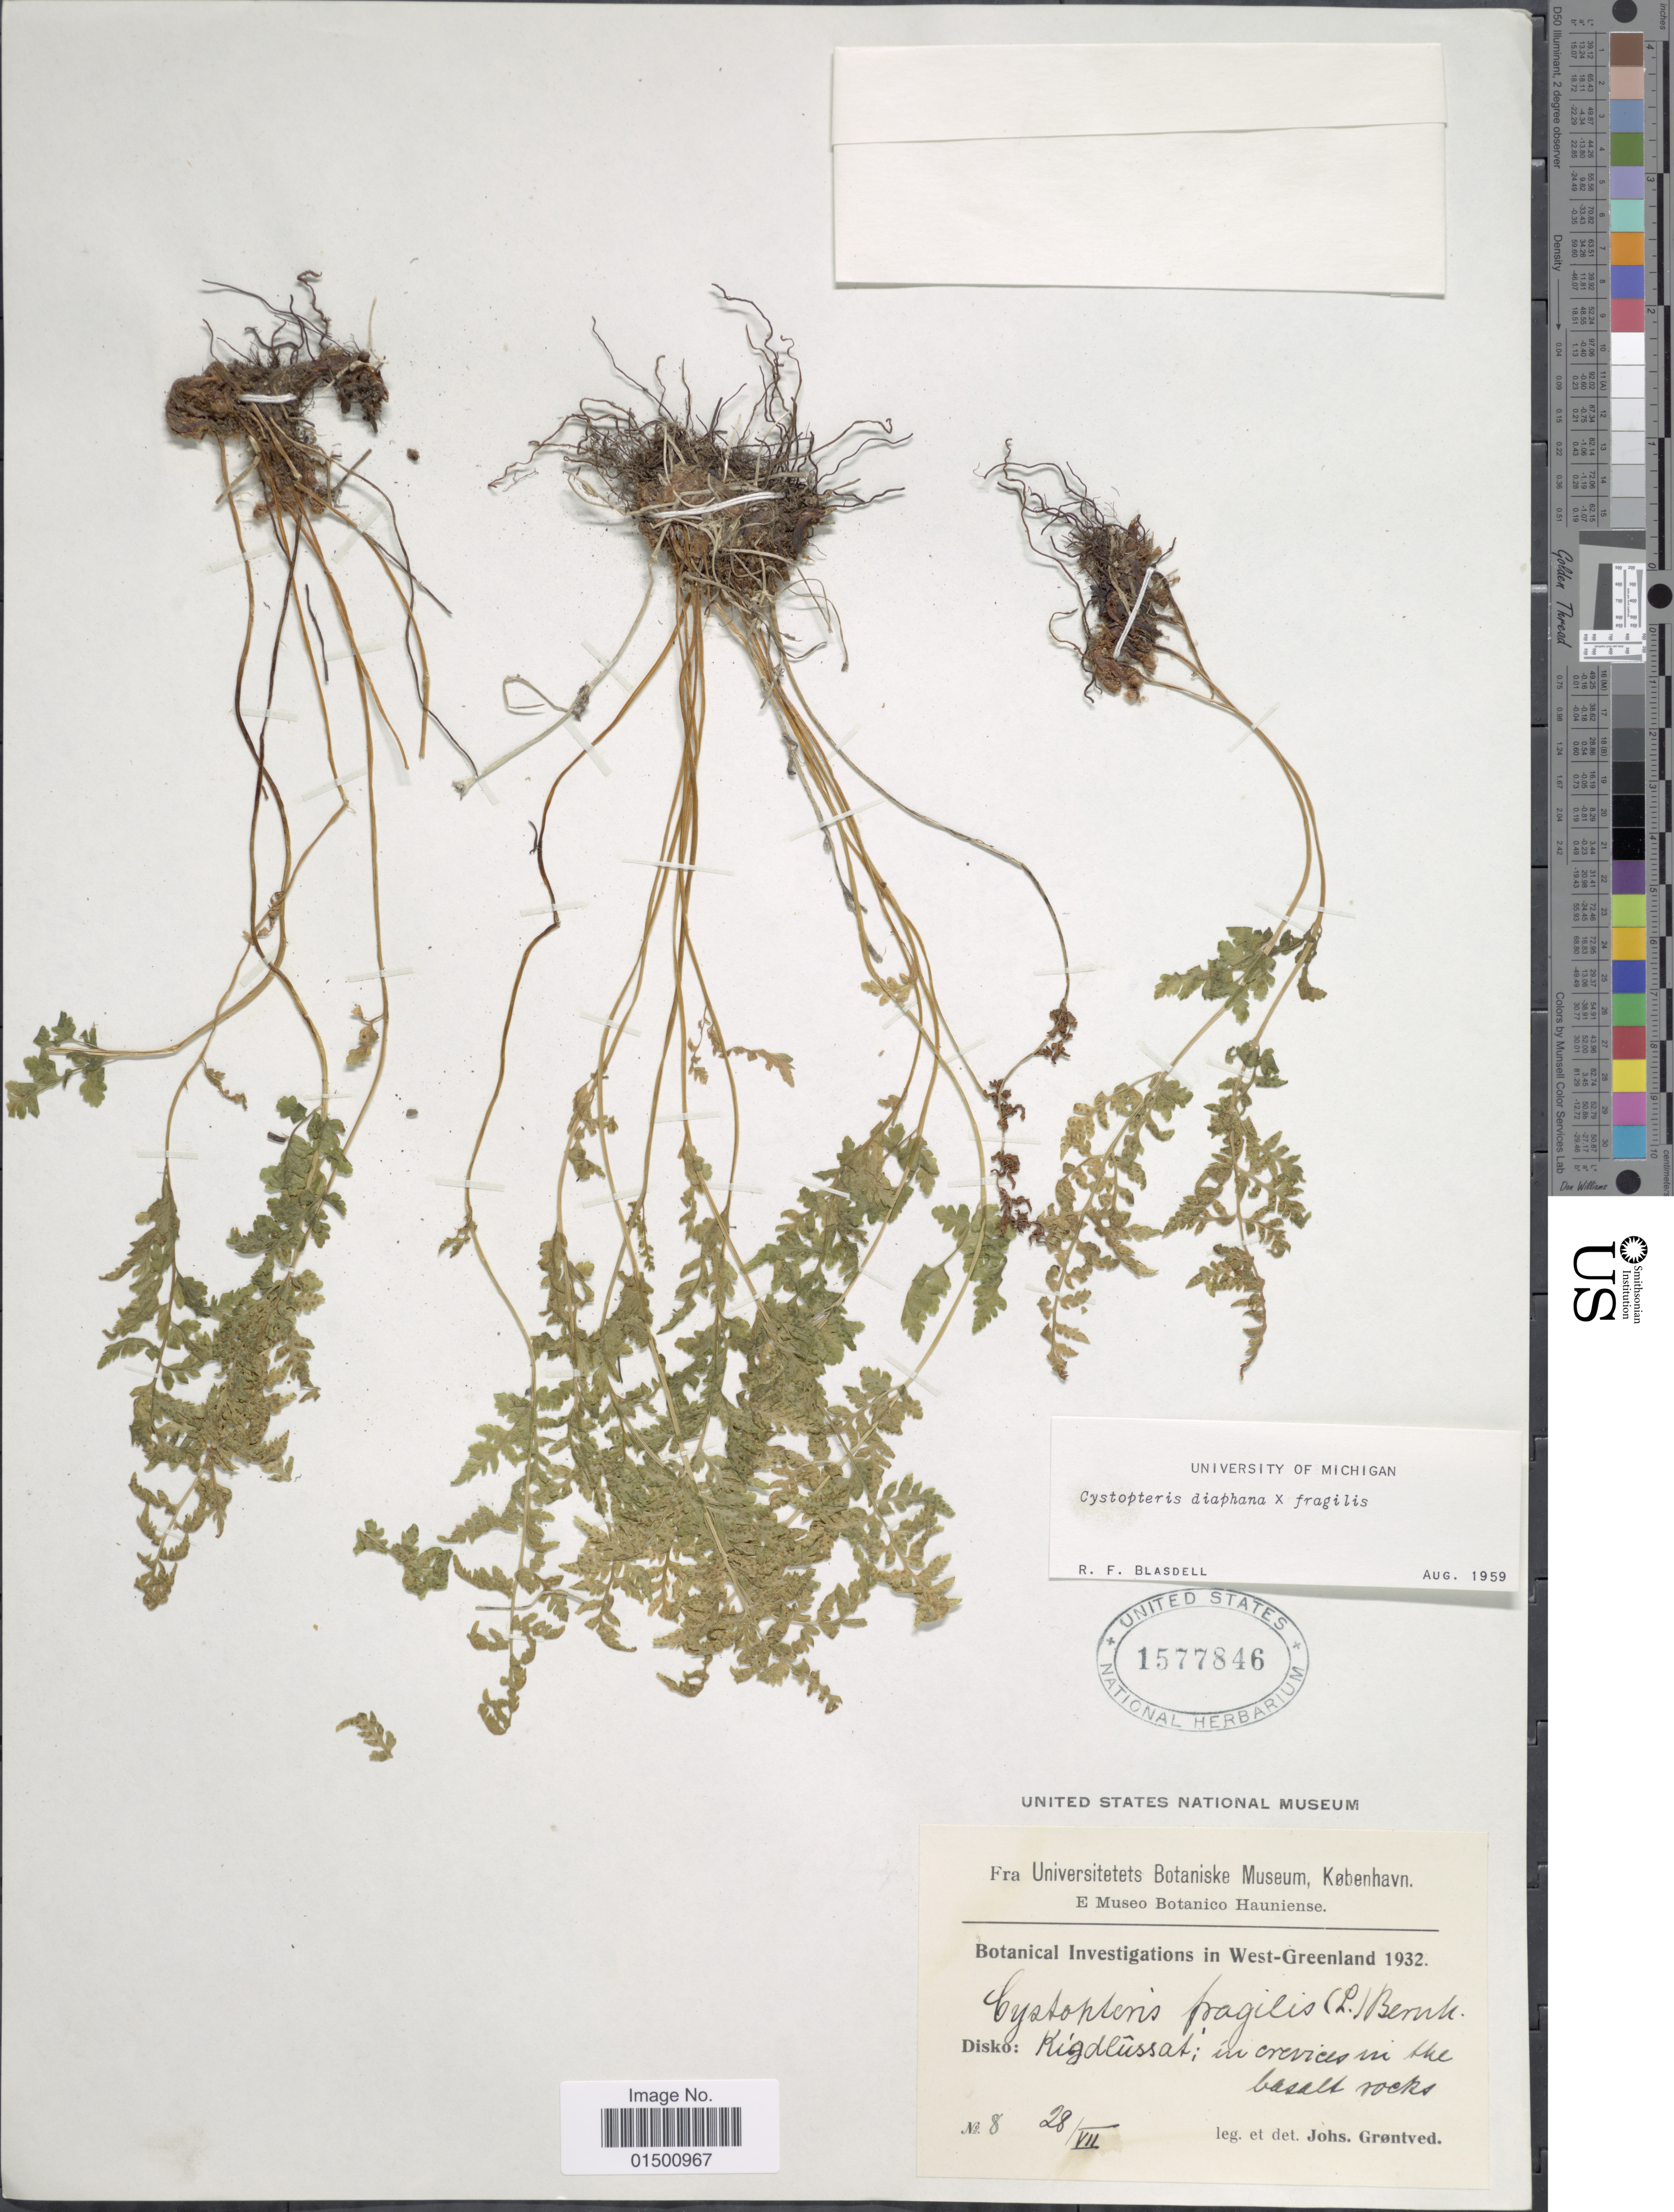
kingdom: Plantae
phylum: Tracheophyta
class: Polypodiopsida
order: Polypodiales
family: Cystopteridaceae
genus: Cystopteris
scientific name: Cystopteris diaphana x C. fragilis (L.) Bernh.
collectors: J. Gröntved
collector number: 8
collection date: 1932-07-28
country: Greenland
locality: West Greenland, Disko: Kigdlussat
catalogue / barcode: US 1577846